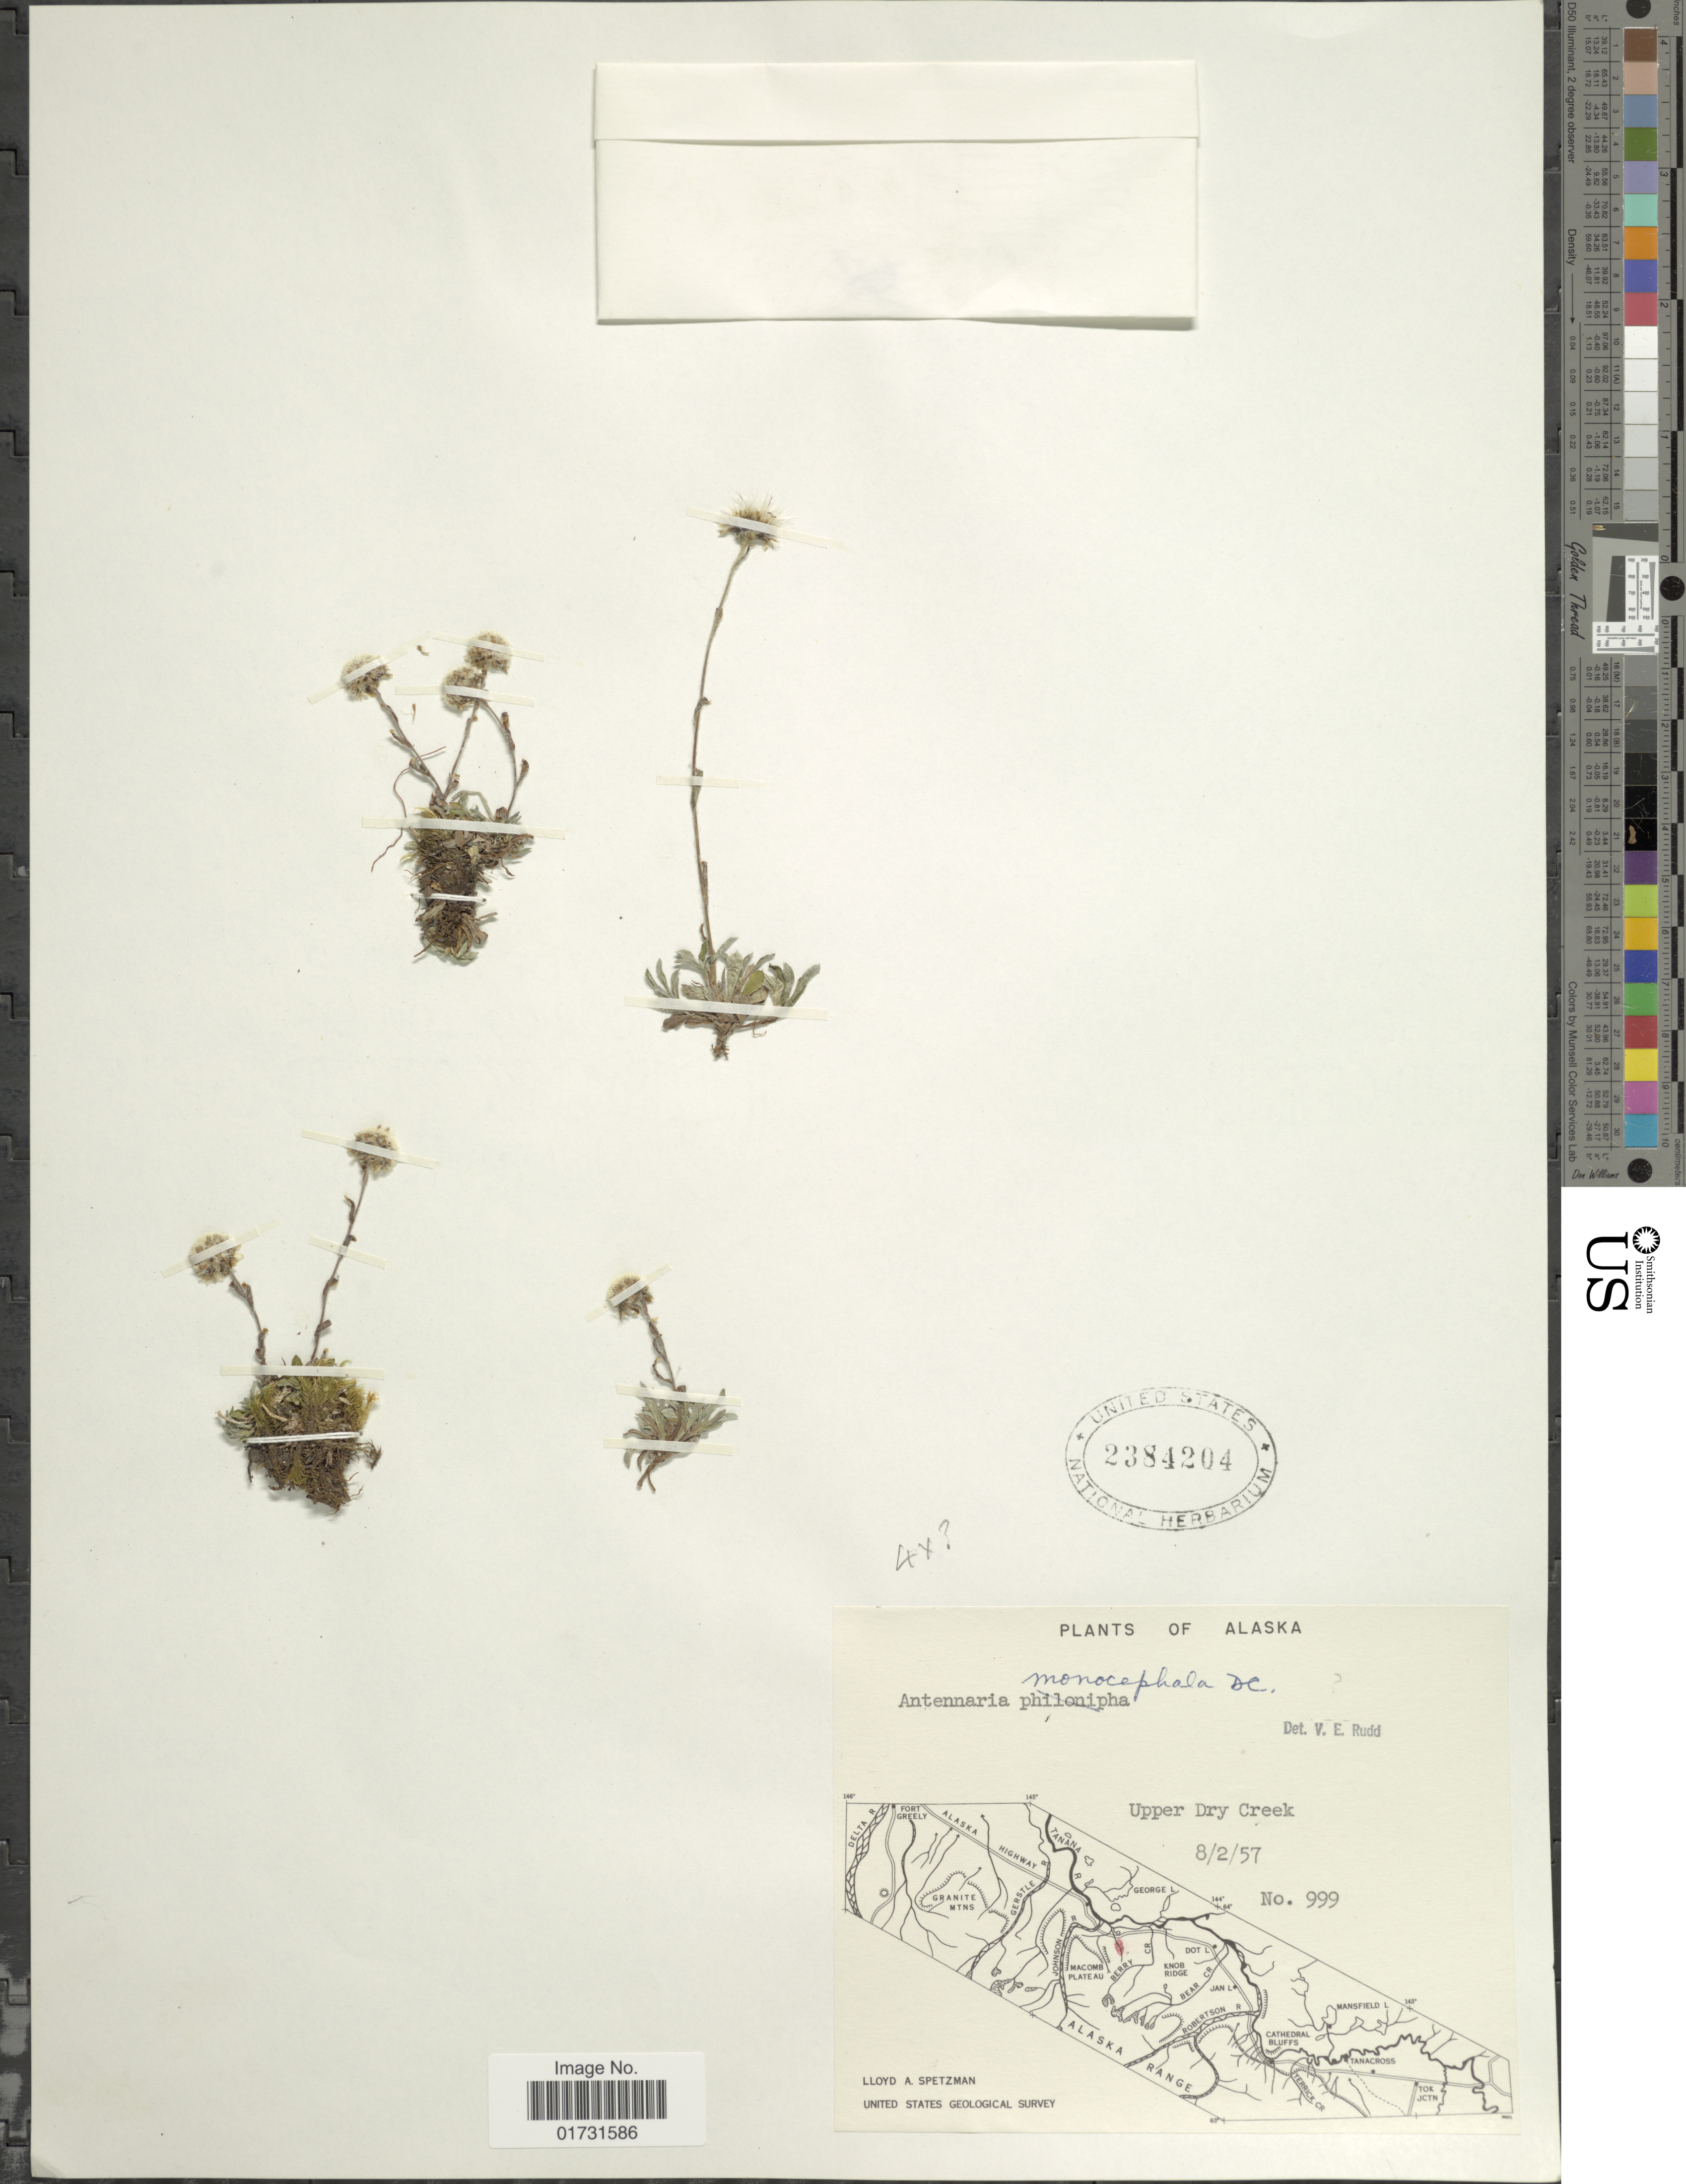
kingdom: Plantae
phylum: Tracheophyta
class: Magnoliopsida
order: Asterales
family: Asteraceae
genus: Antennaria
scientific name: Antennaria monocephala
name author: DC.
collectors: L. Spetzman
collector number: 999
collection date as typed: Transcribed d/m/y: 2/8/57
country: United States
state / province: Alaska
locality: Upper Dry Creek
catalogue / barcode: US 2384204